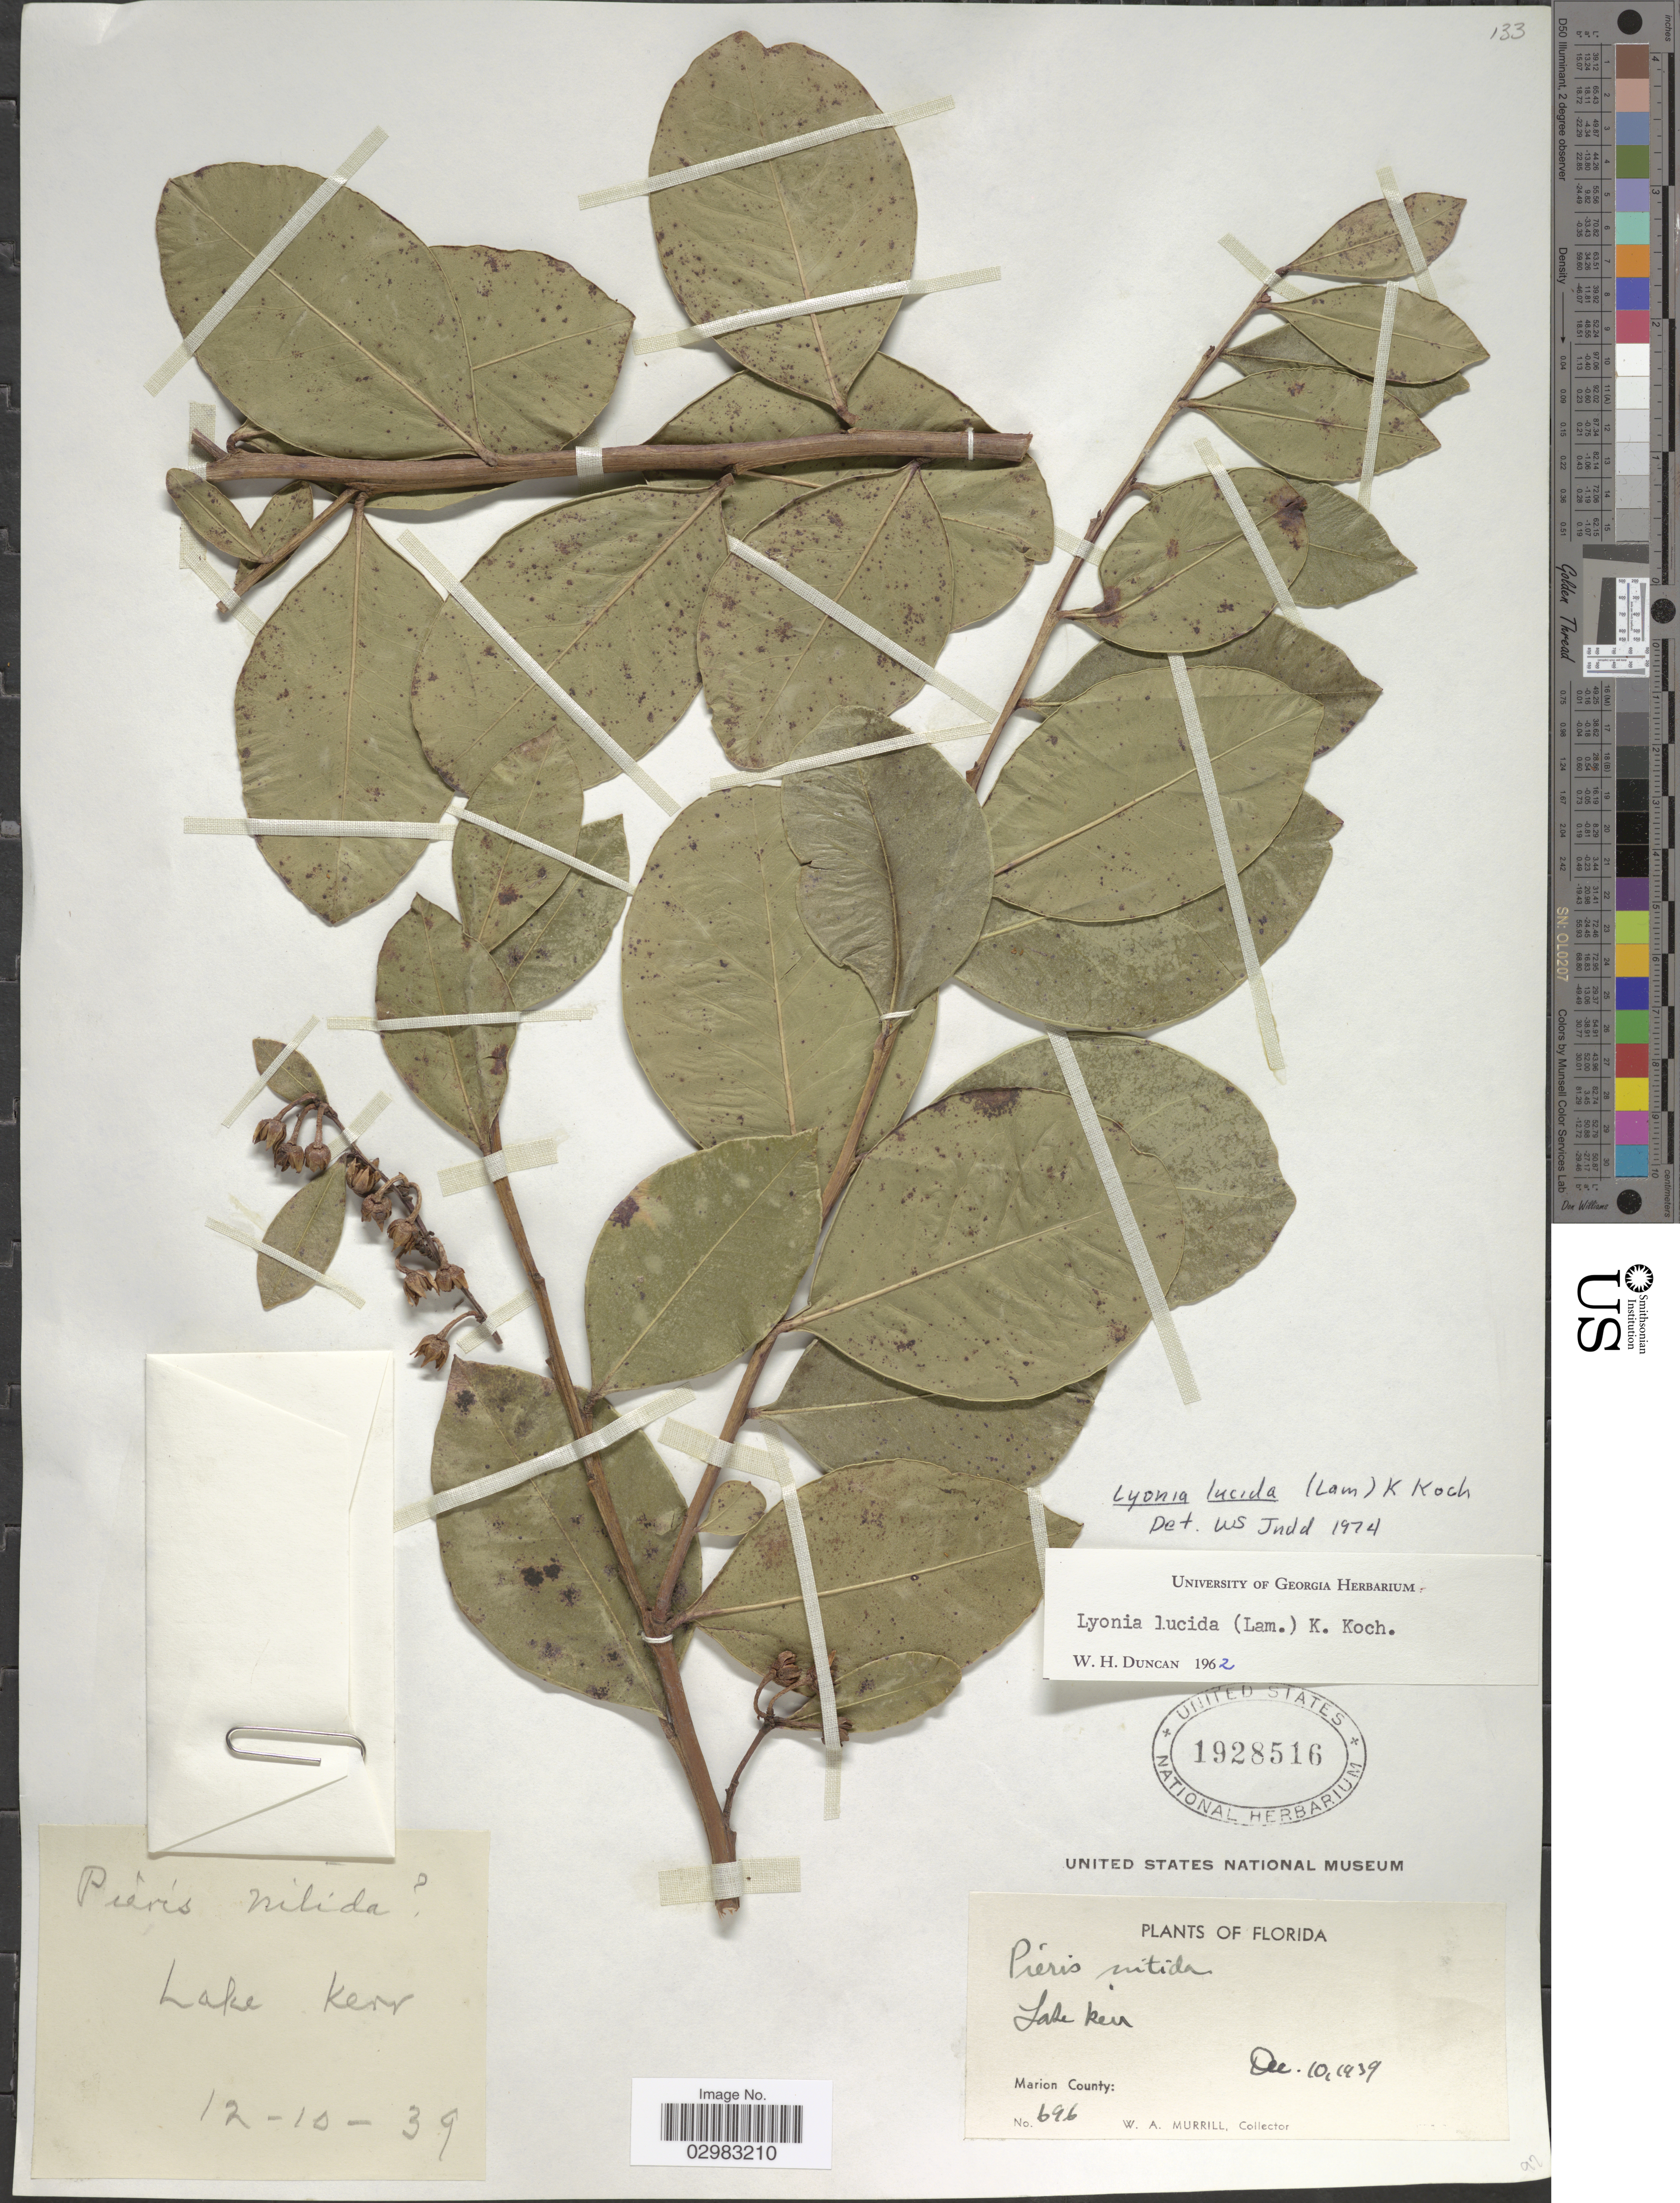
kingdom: Plantae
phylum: Tracheophyta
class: Magnoliopsida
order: Ericales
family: Ericaceae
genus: Lyonia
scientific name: Lyonia lucida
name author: K. Koch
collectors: W. A. Murrill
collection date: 1939-12-10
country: United States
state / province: Florida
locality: Lake Kerr. Marion County.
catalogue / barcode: US 1928516